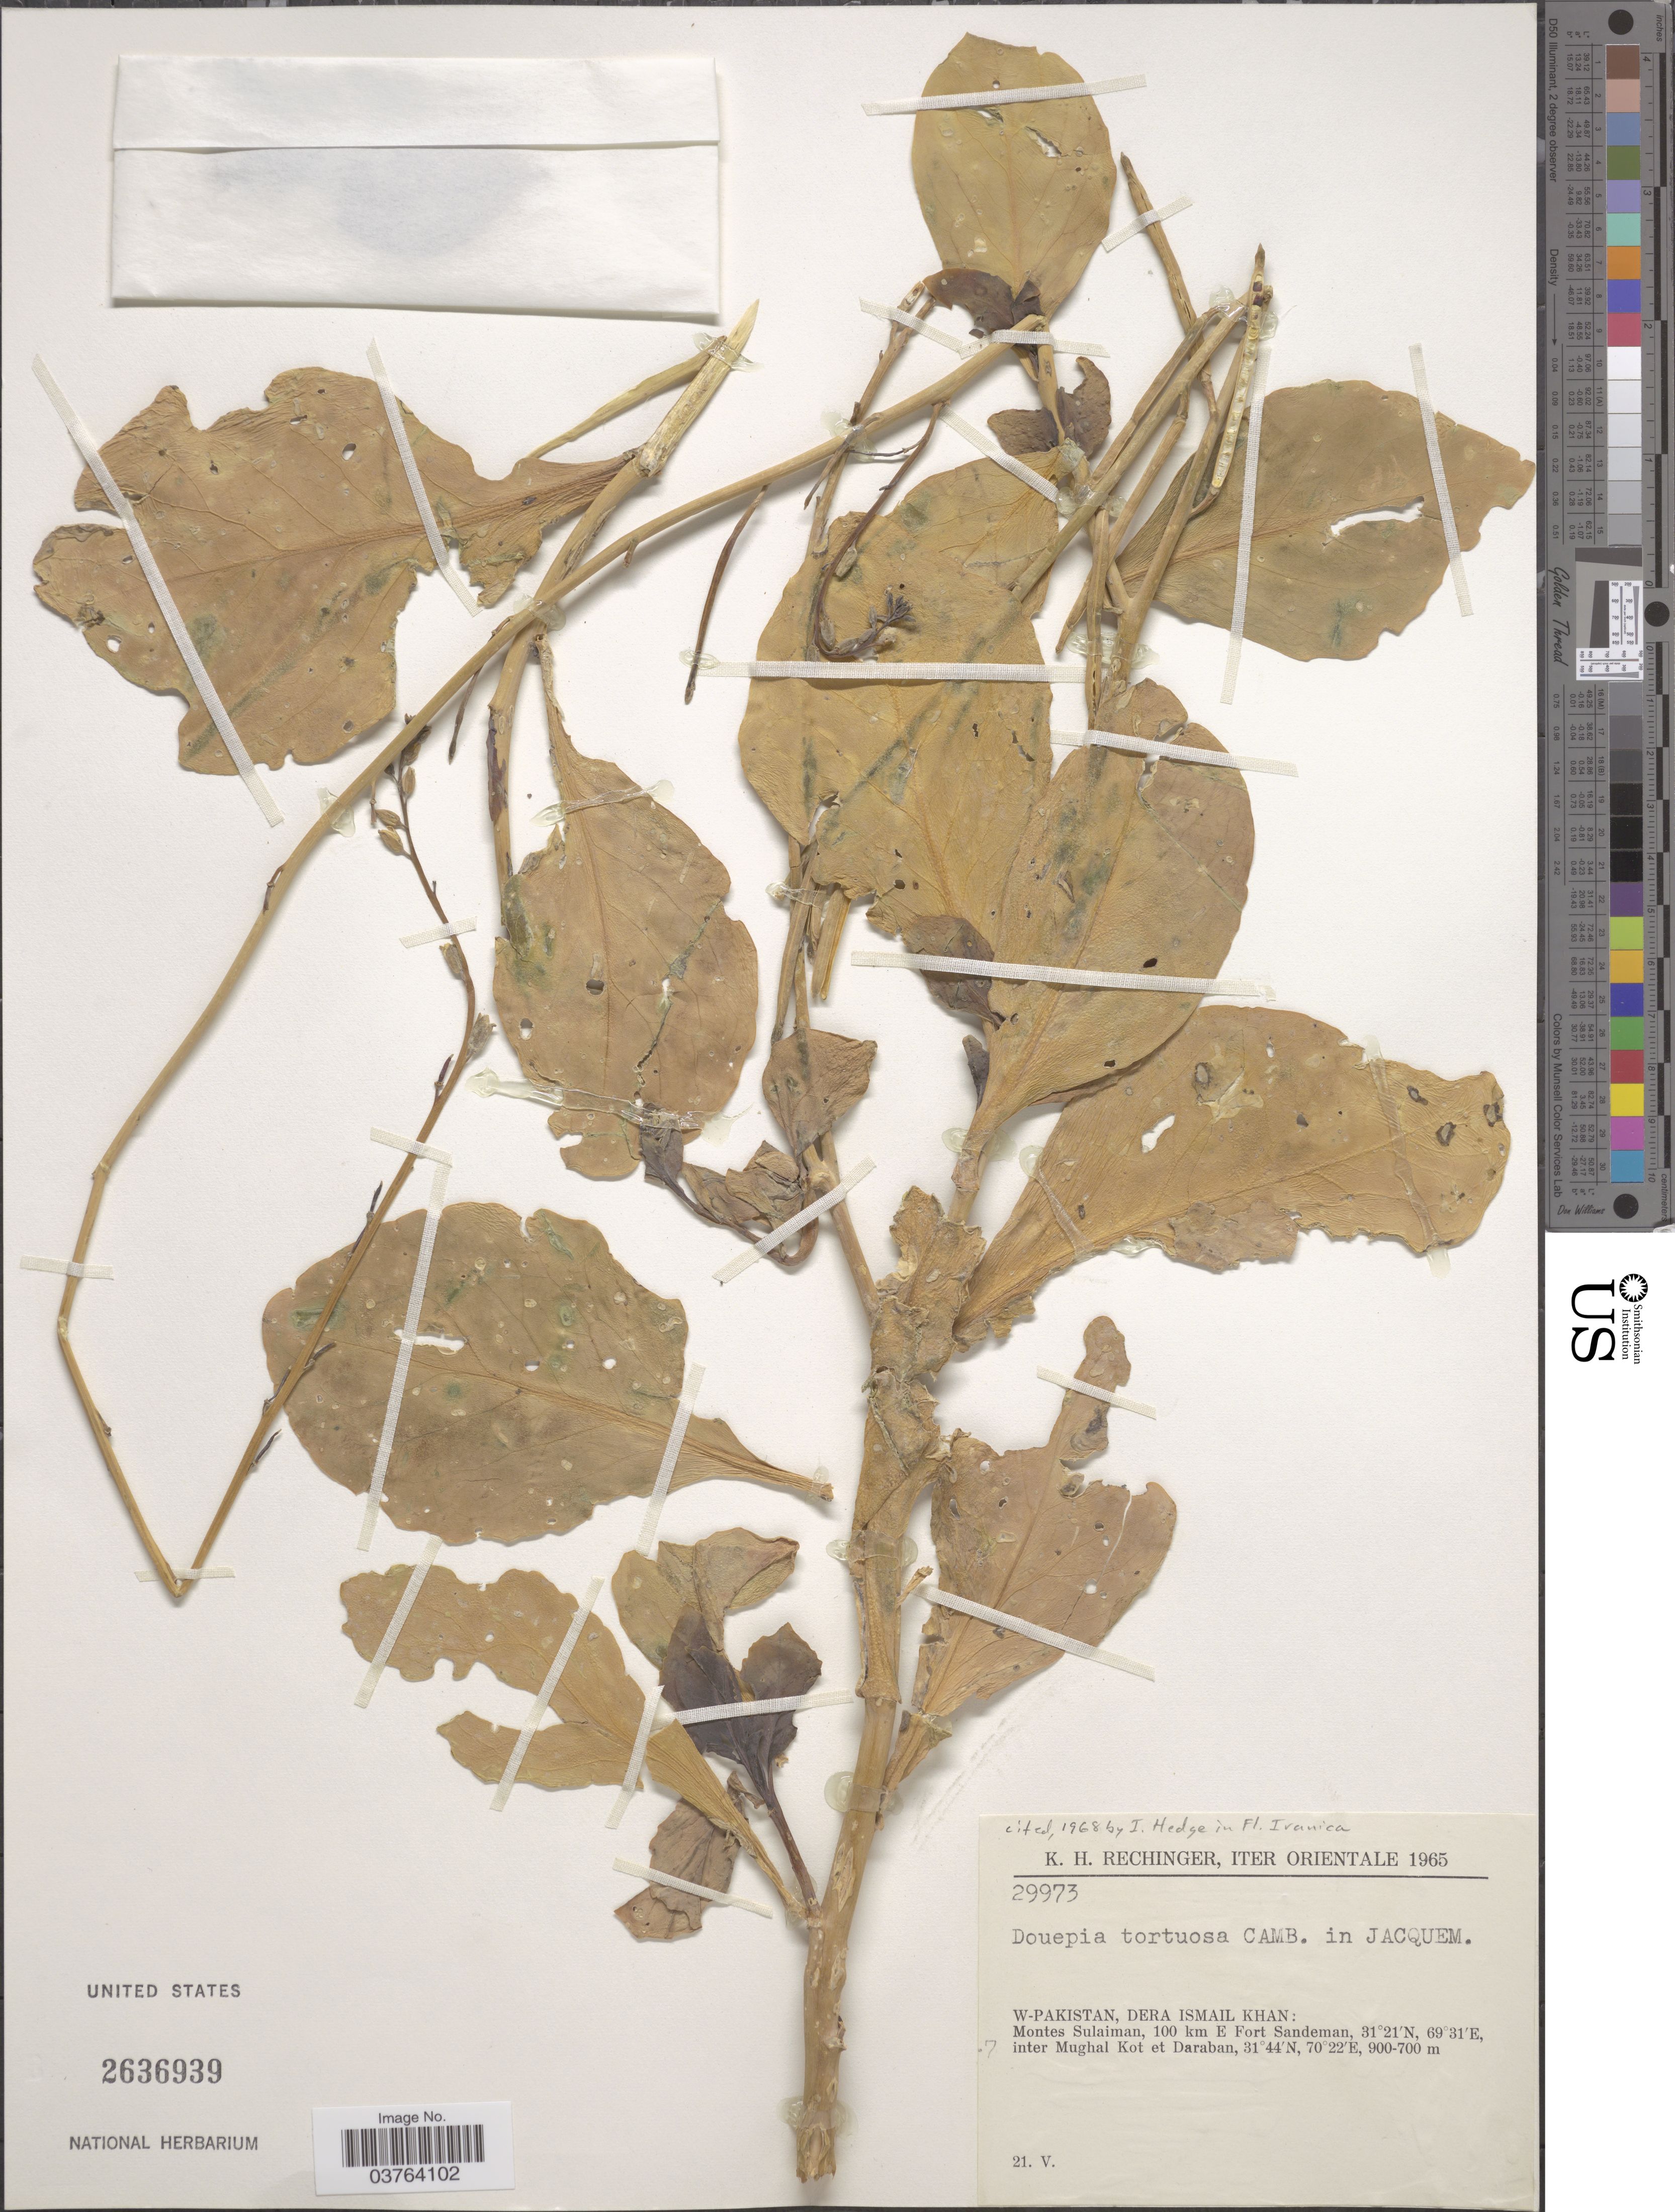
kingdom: Plantae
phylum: Tracheophyta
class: Magnoliopsida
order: Brassicales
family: Brassicaceae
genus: Douepea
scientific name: Douepea tortuosa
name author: Cambess.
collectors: K. H. Rechinger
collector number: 29973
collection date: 1965-05-21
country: Pakistan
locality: Iter Orientale. W-Pakistan, Dera Ismail Khan: Montes Sulaiman, 100 km E Fort Sandeman, inter Mughal Kot et Daraban.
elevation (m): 700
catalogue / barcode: US 2636939